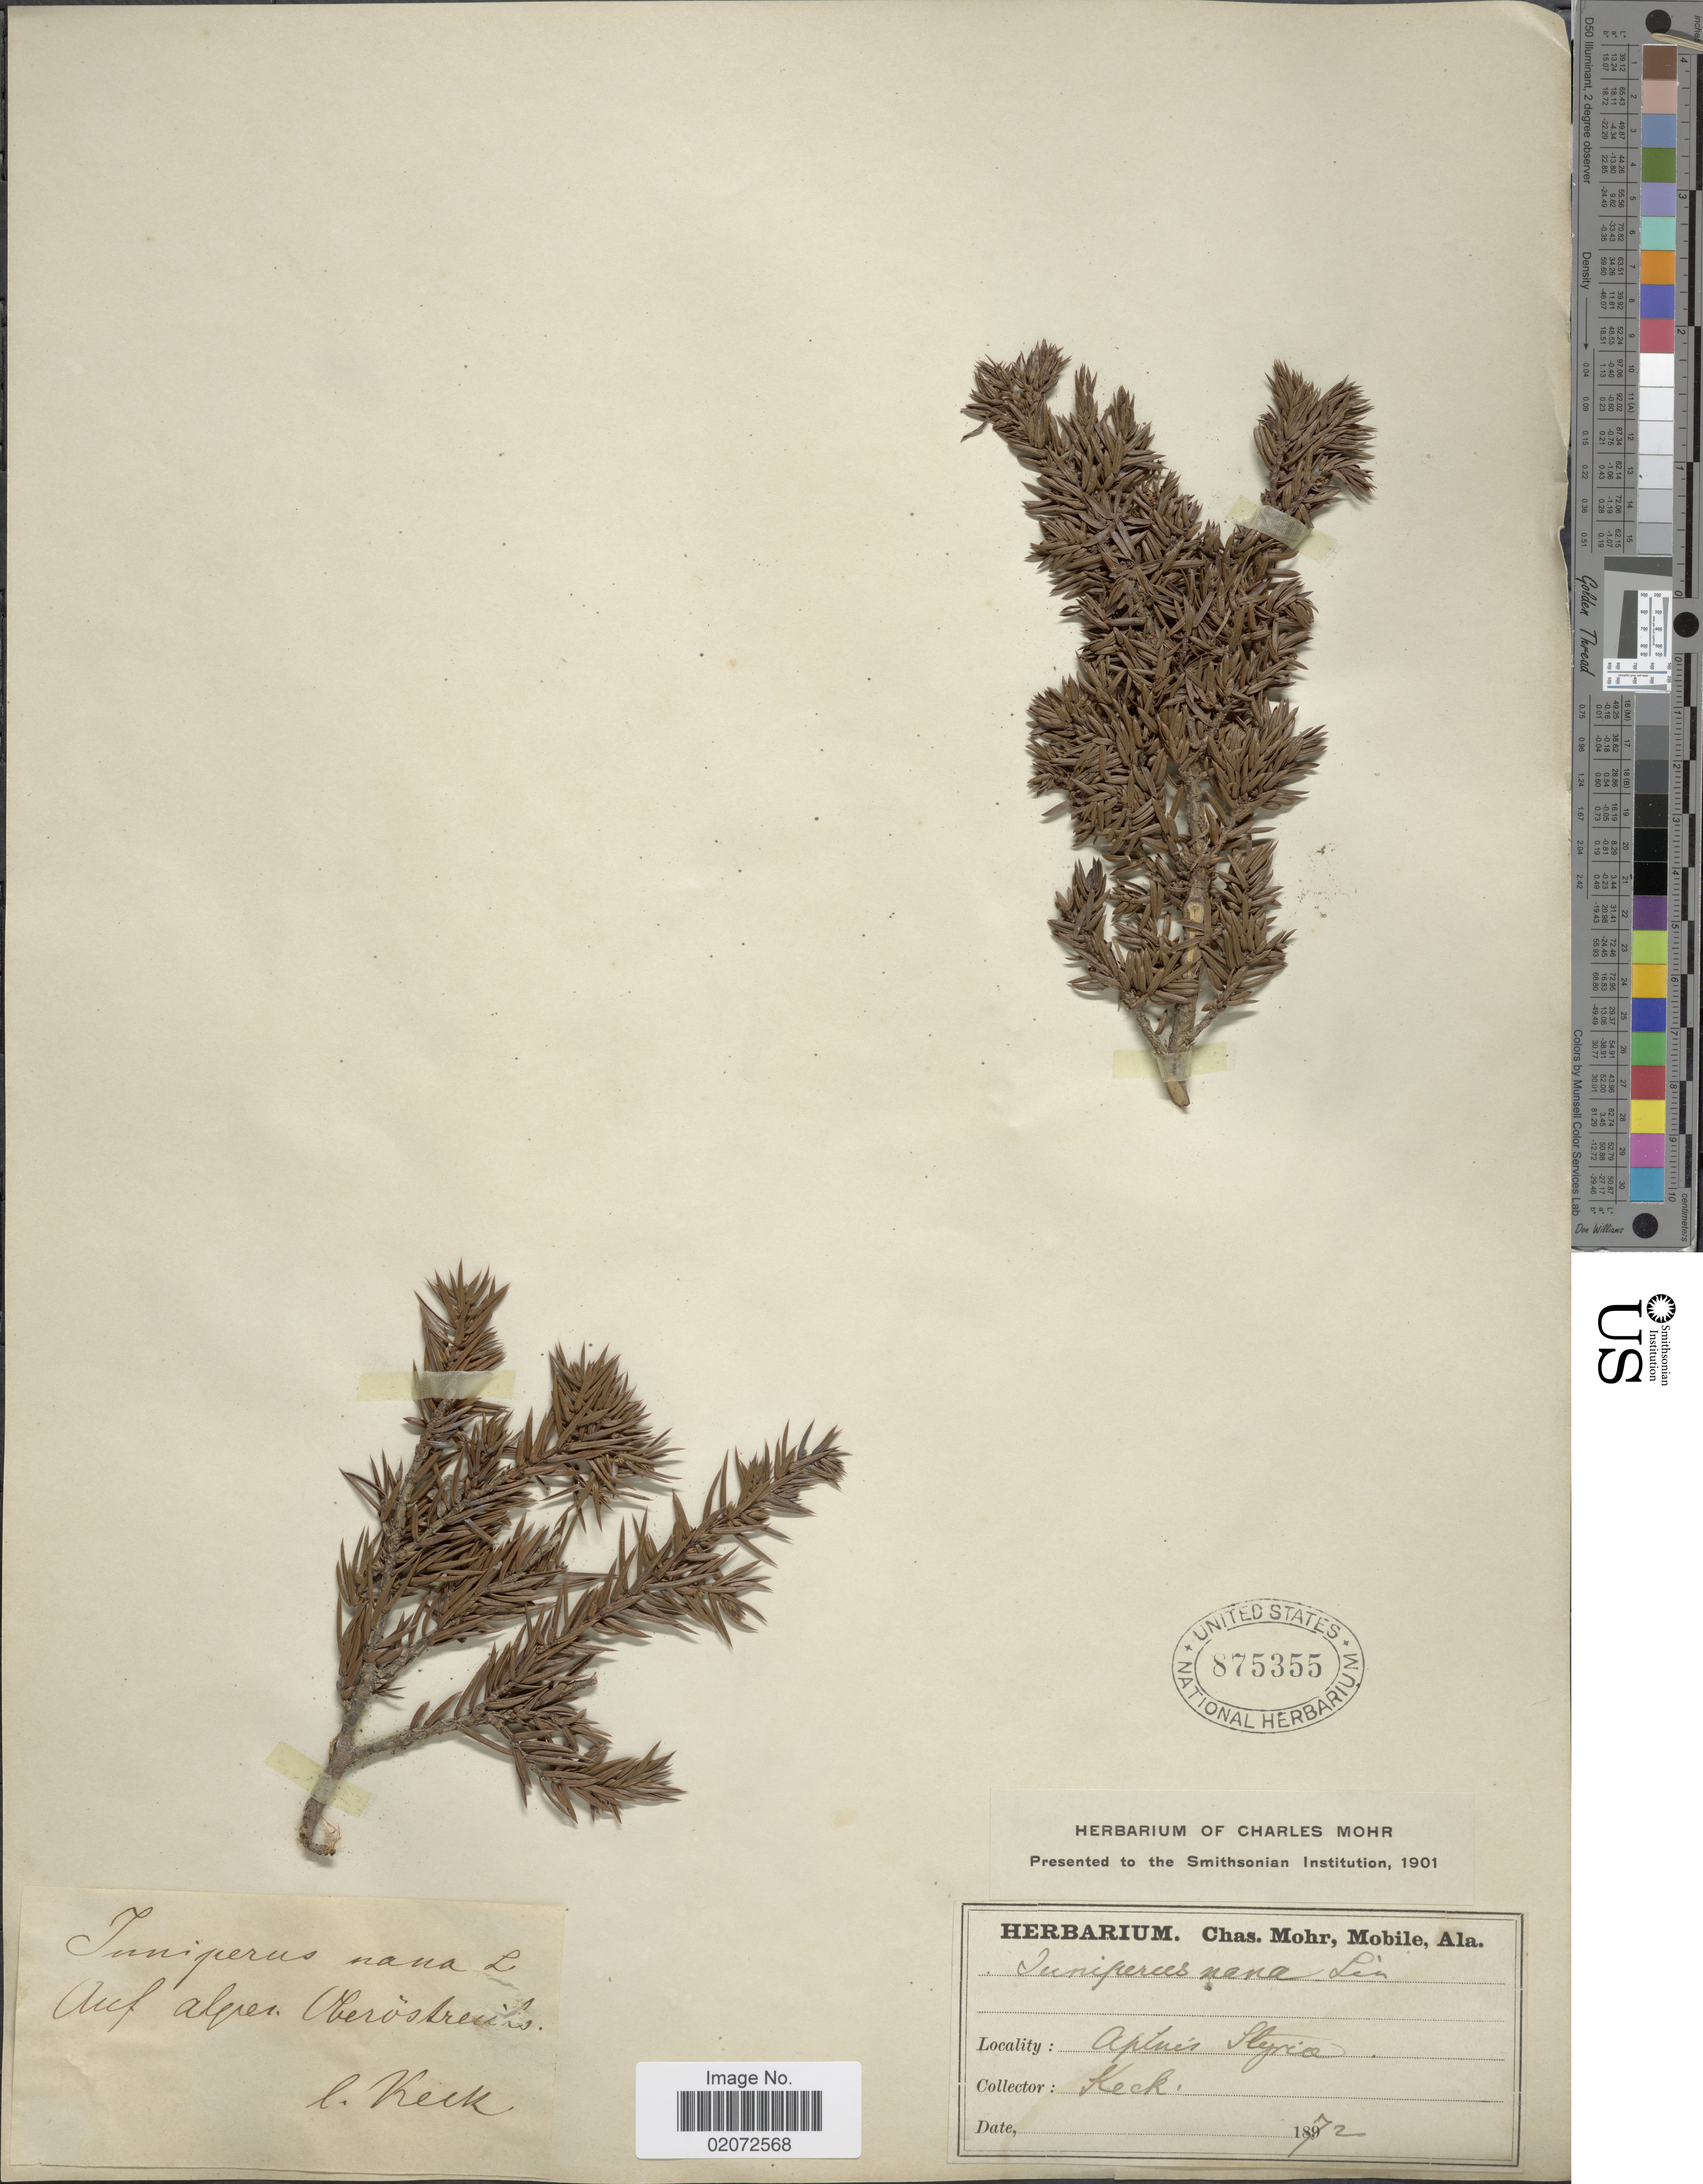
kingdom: Plantae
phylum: Tracheophyta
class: Pinopsida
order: Pinales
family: Cupressaceae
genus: Juniperus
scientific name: Juniperus communis subsp. nana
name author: (Willd.) Syme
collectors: C. Keck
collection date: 1872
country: Austria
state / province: Steiermark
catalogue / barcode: US 875355